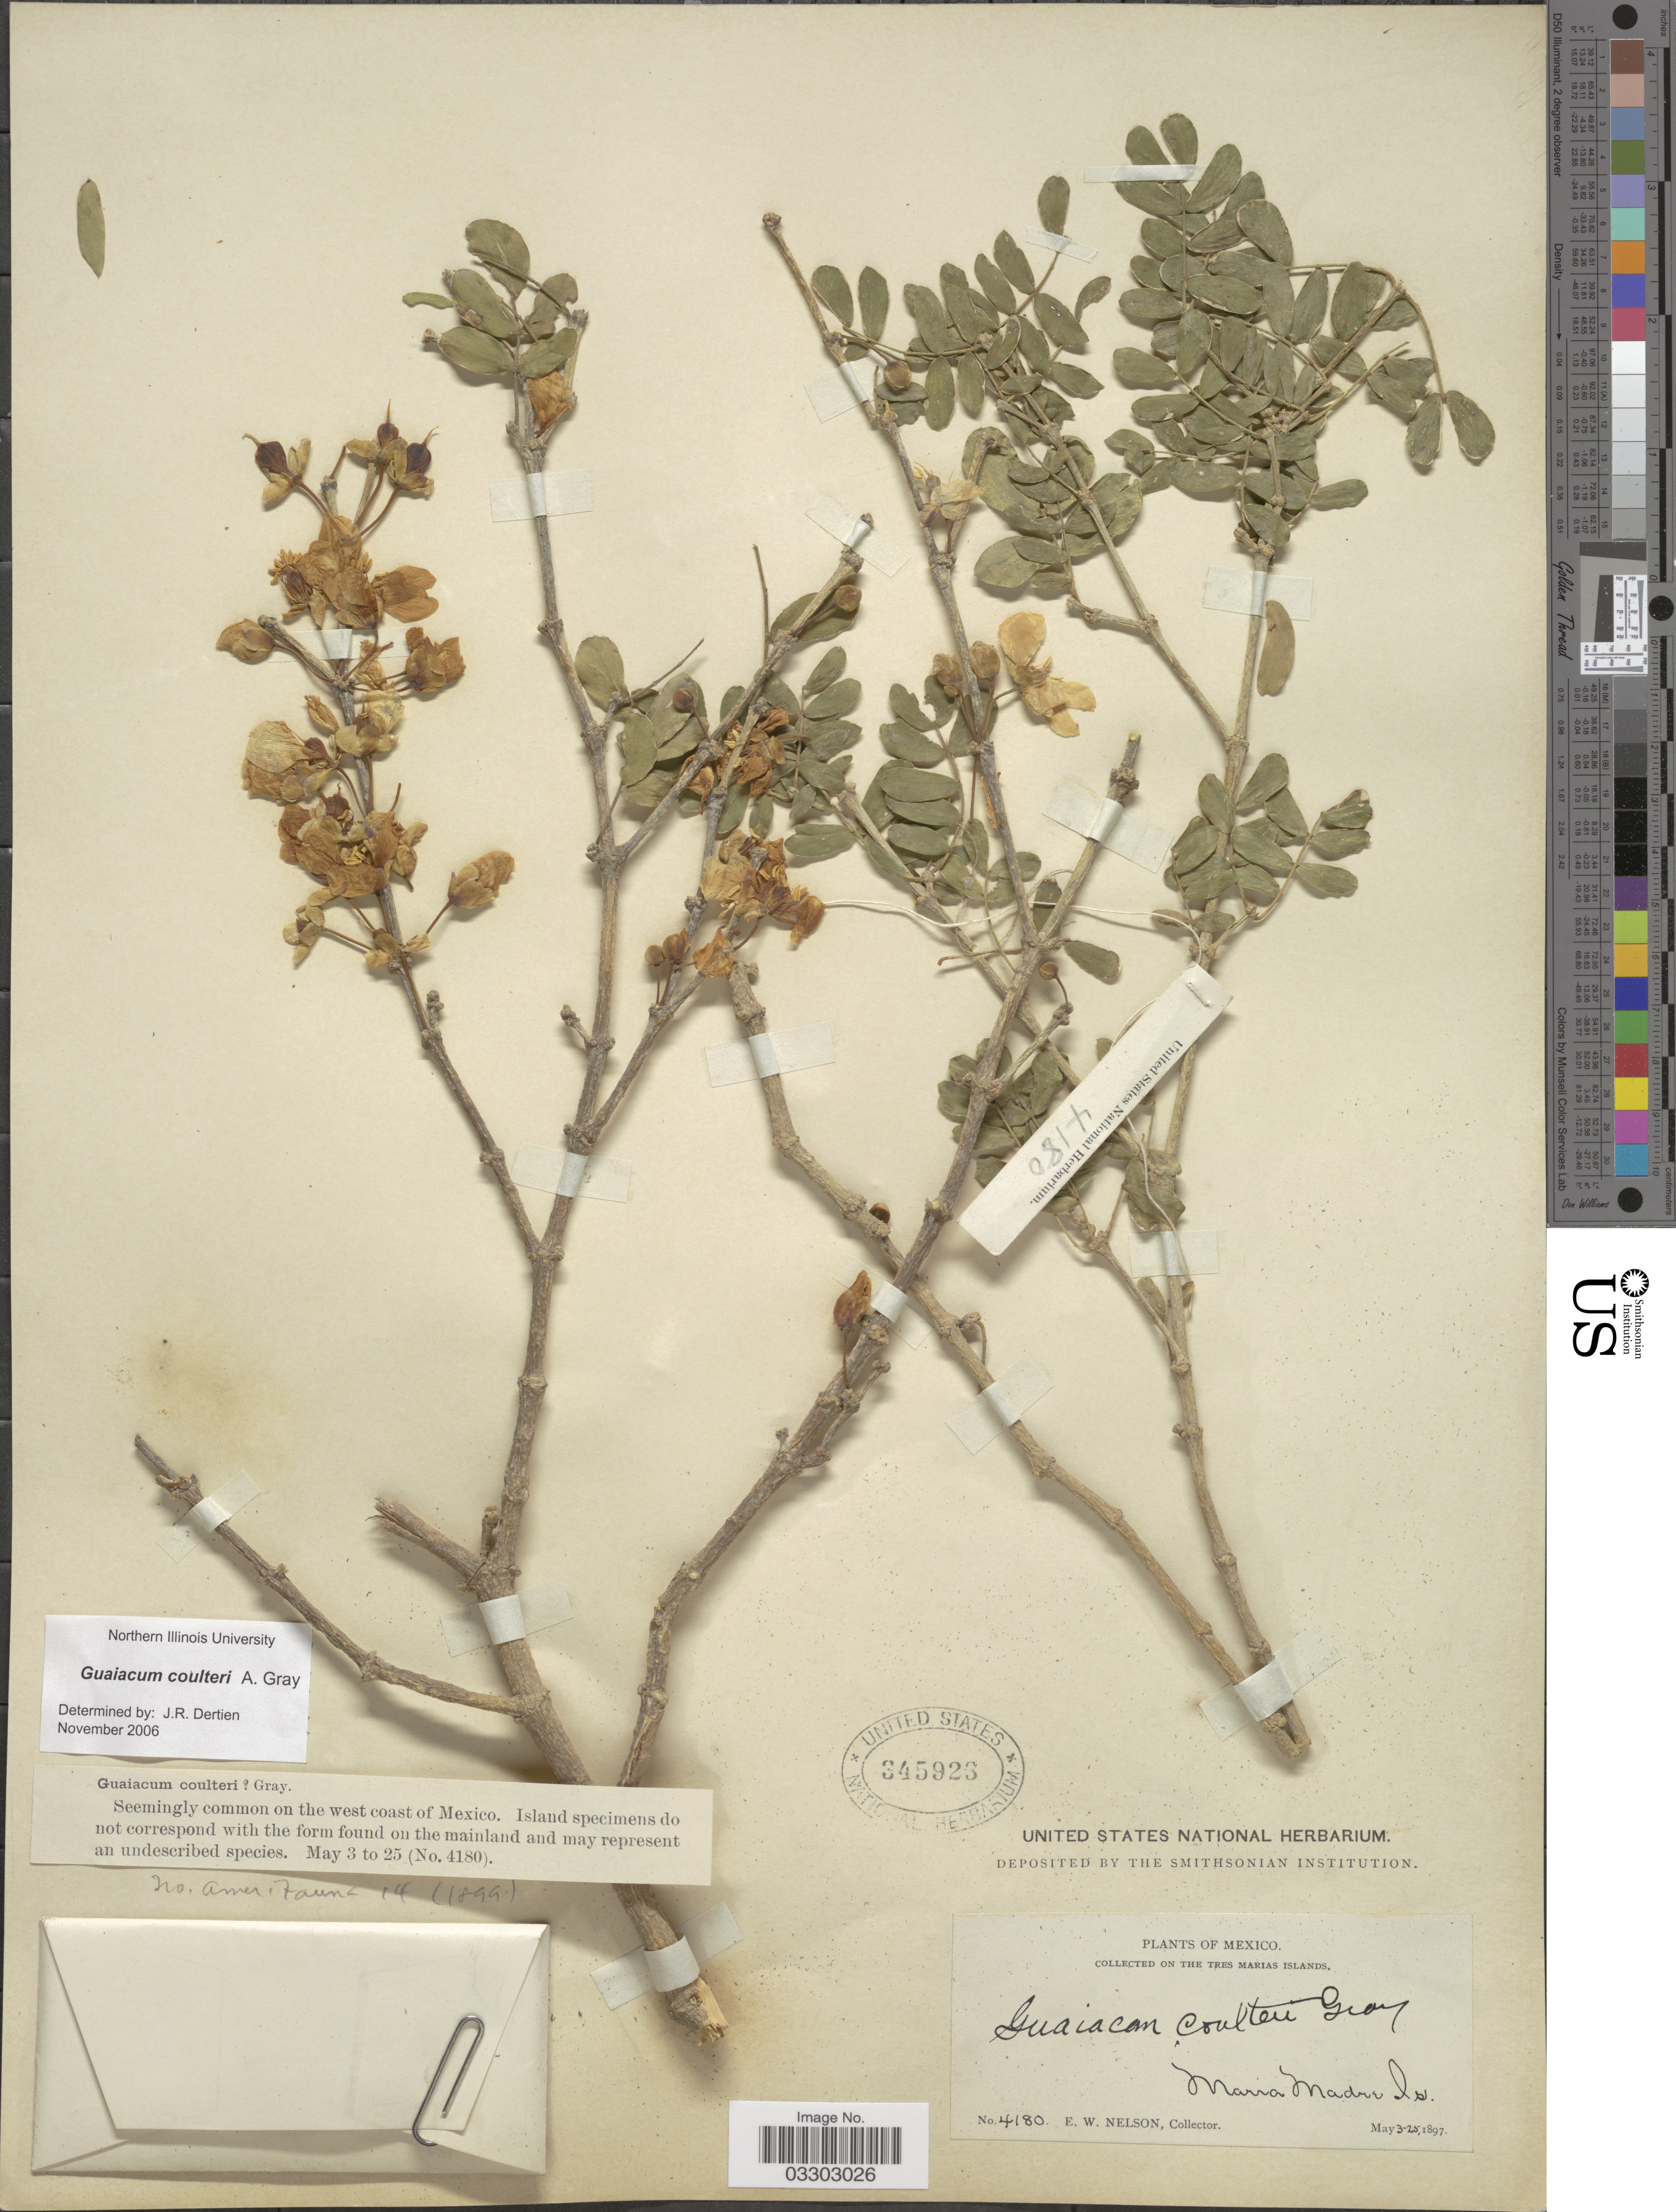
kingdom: Plantae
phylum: Tracheophyta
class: Magnoliopsida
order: Zygophyllales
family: Zygophyllaceae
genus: Guaiacum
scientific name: Guaiacum coulteri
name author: A. Gray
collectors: E. W. Nelson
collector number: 4180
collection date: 1897-05-03/1897-05-25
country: Mexico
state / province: Nayarit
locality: Tres Marias Islands. Maria Madre Is.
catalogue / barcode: US 345923